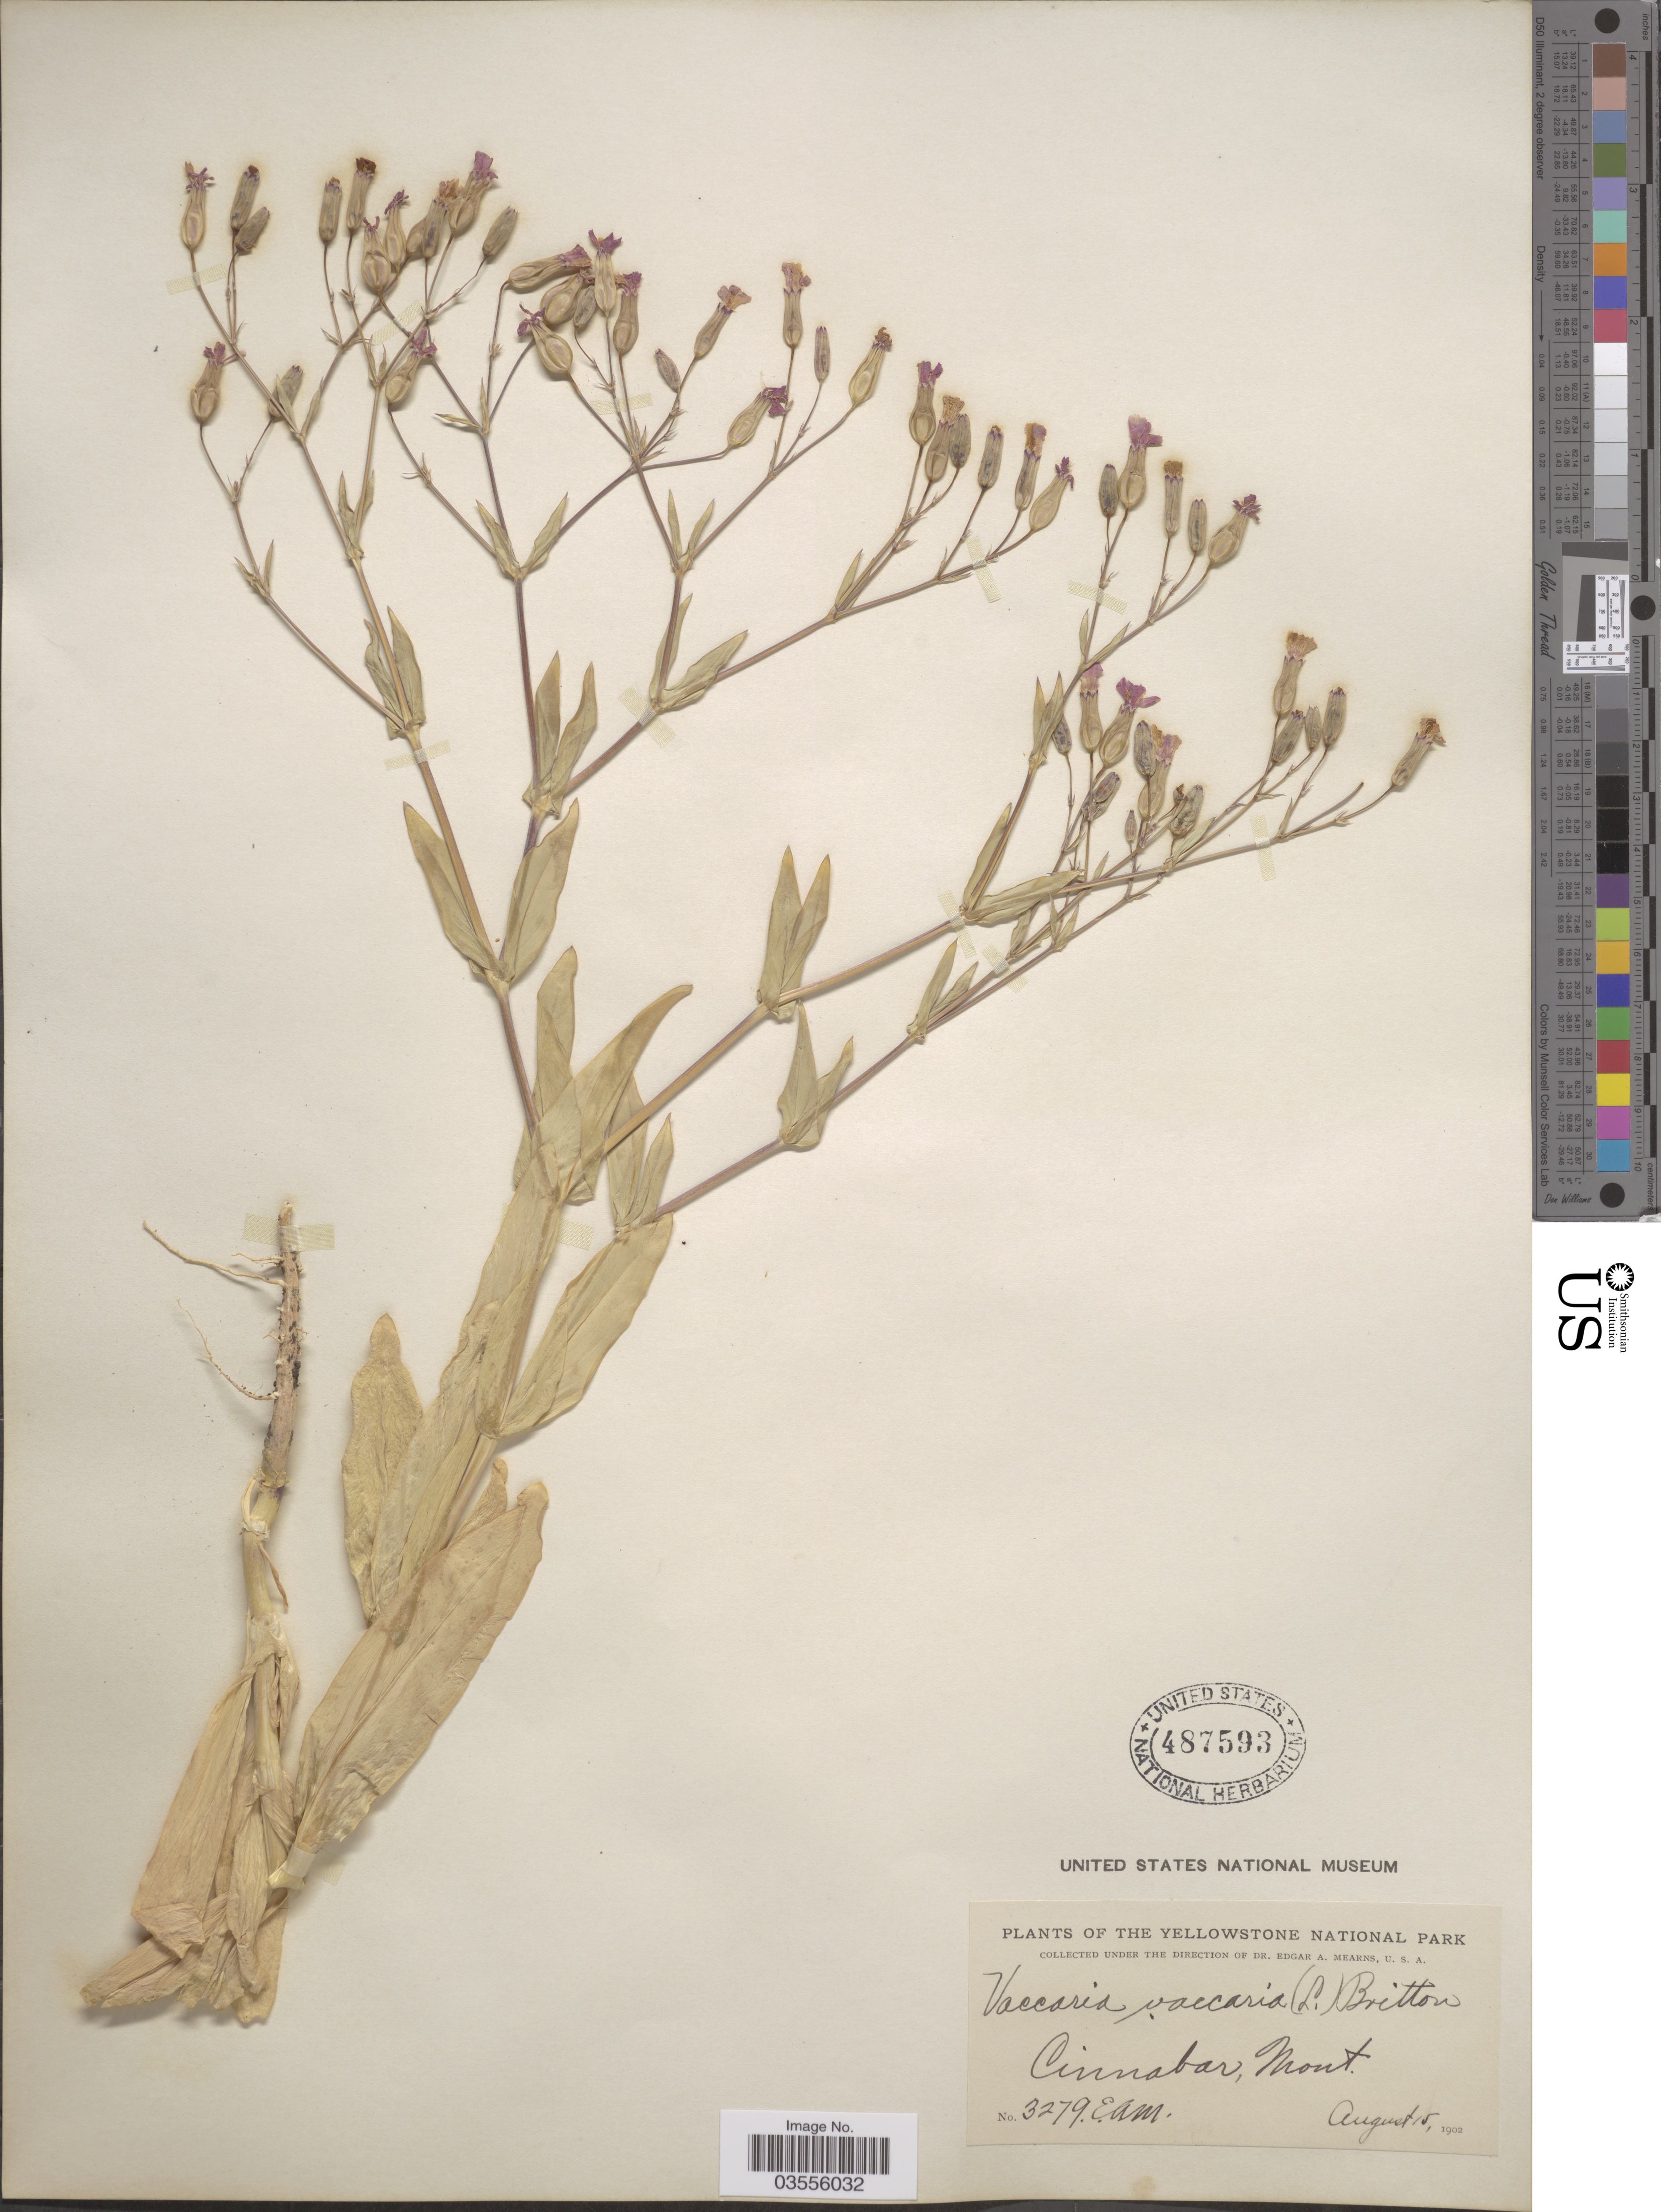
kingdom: Plantae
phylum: Tracheophyta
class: Magnoliopsida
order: Caryophyllales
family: Caryophyllaceae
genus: Gypsophila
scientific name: Gypsophila vaccaria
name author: (L.) Sm.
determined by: Strong, M. T., (US), Smithsonian Institution - National Museum of Natural History (UNITED STATES)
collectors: E. A. Mearns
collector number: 3279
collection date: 1902-08-15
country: United States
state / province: Montana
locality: The Yellowstone National Park. Cinnabar.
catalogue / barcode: US 487593